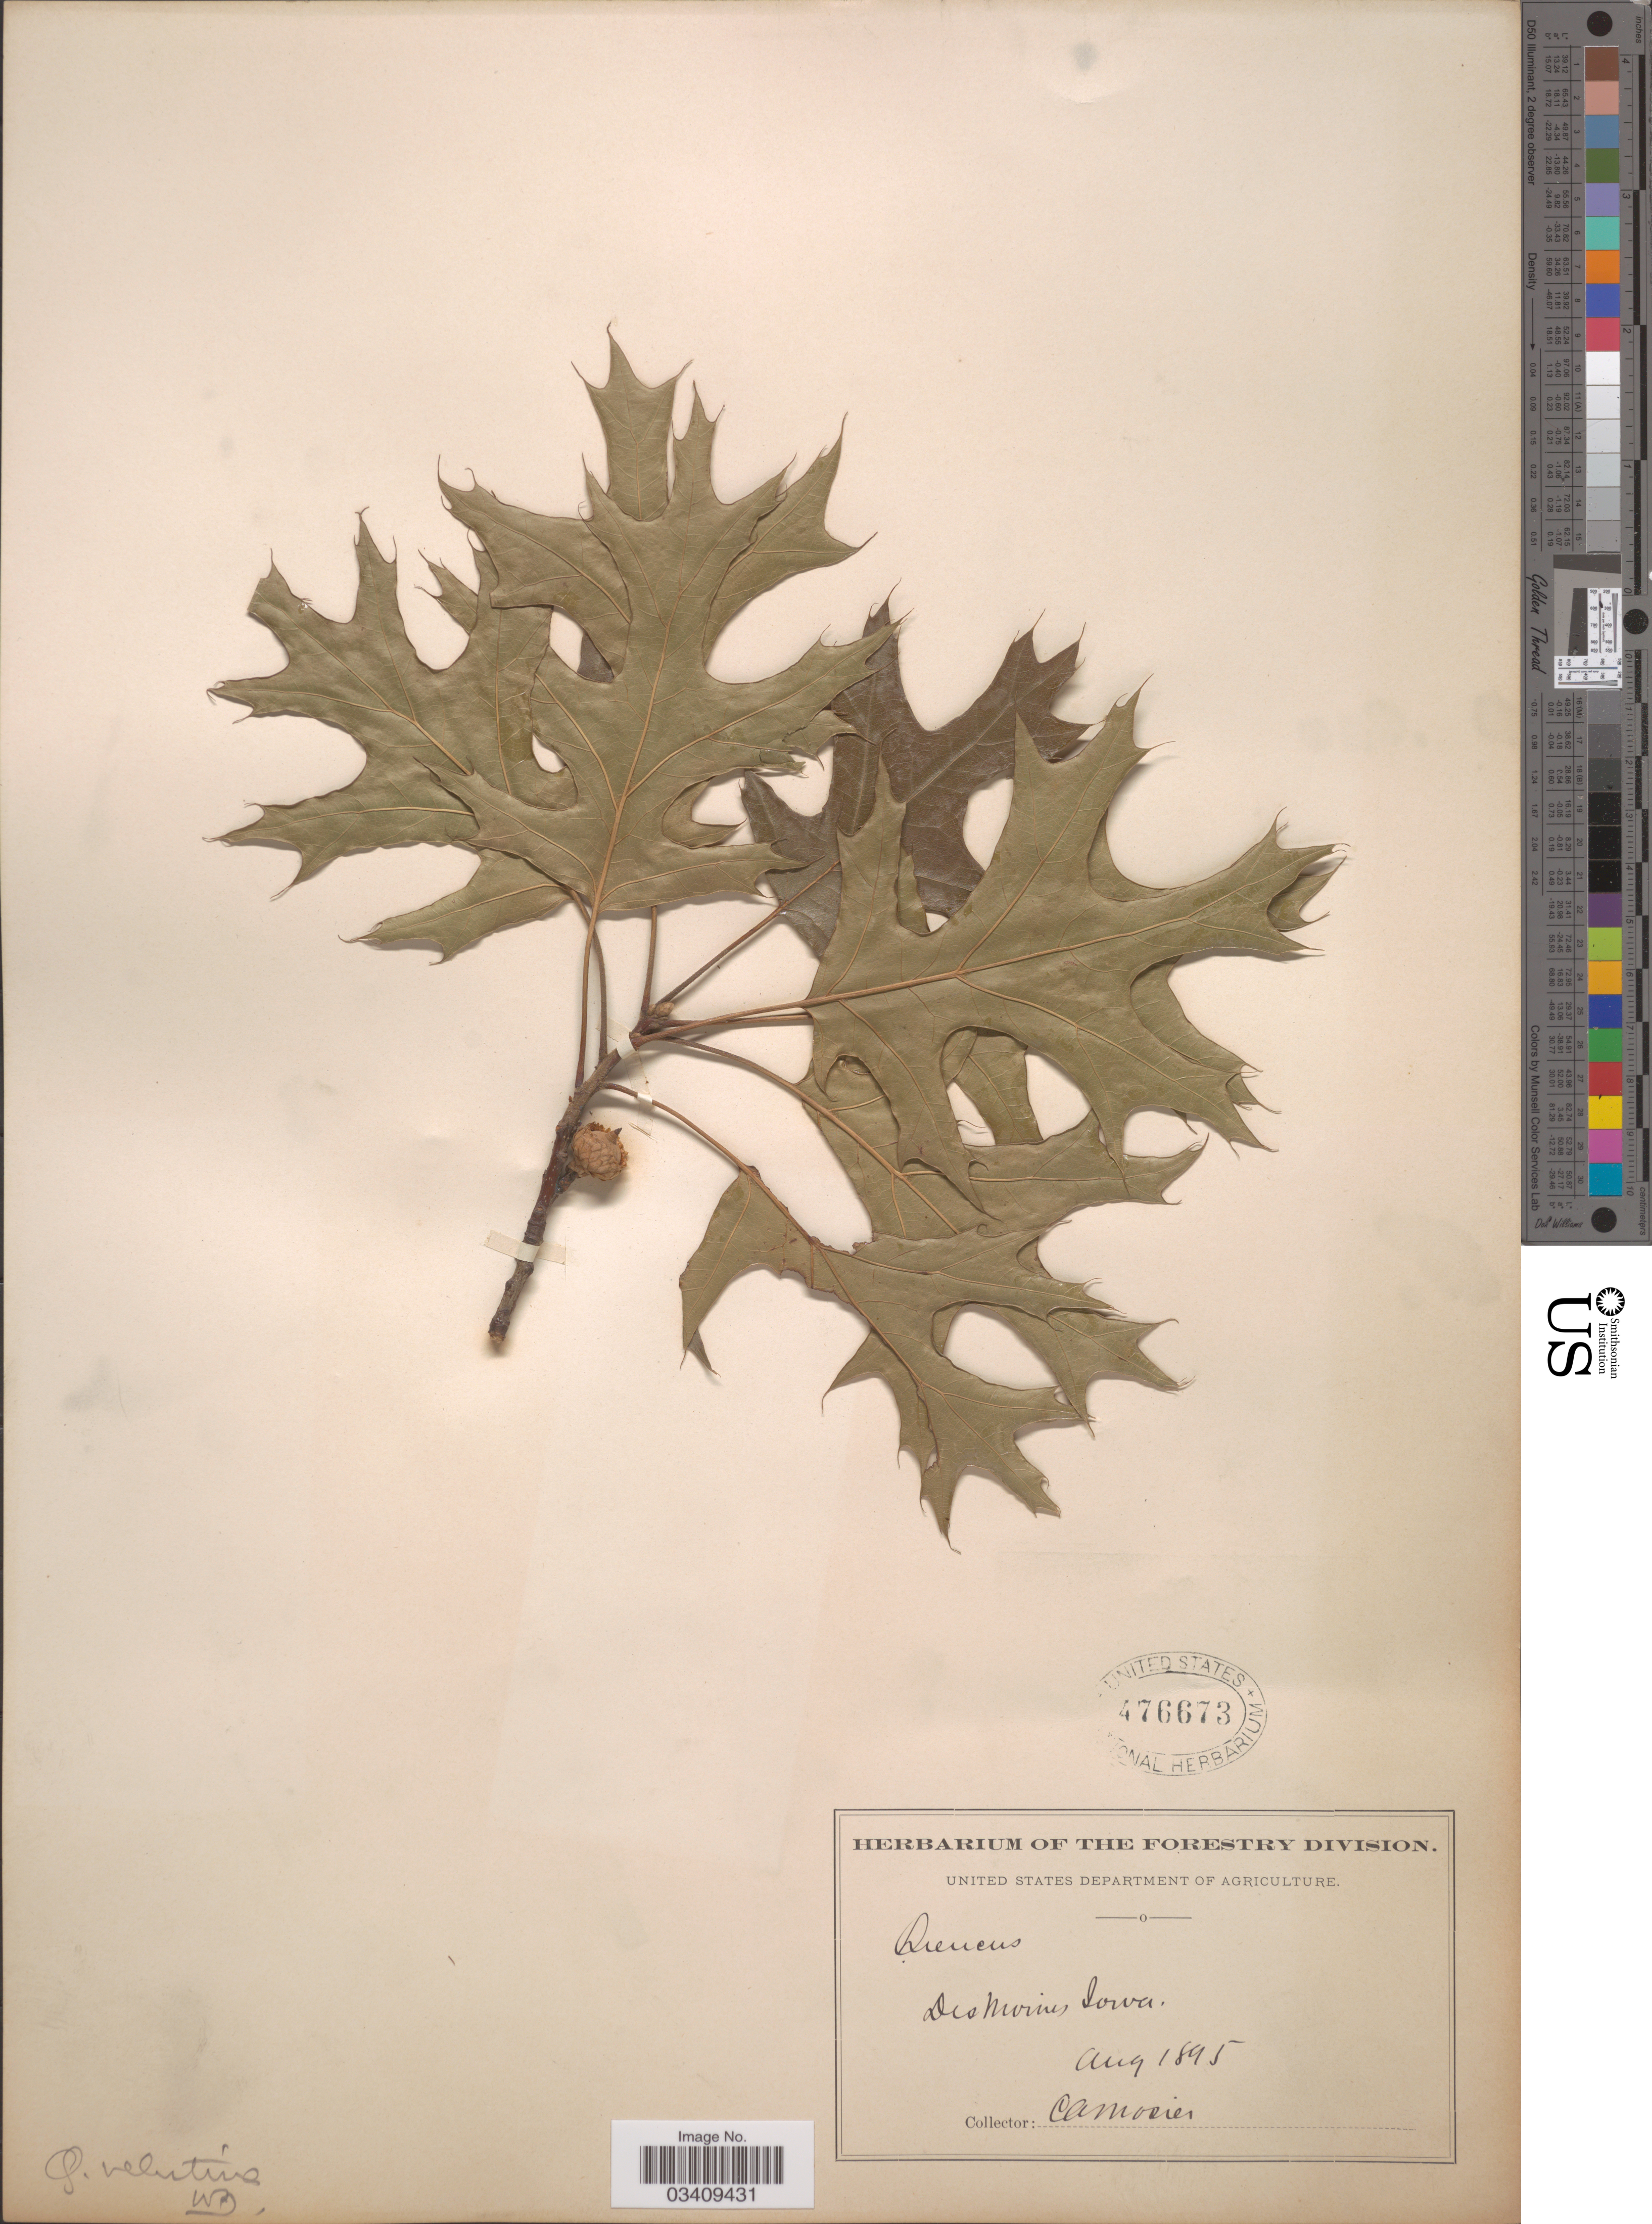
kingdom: Plantae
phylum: Tracheophyta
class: Magnoliopsida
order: Fagales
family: Fagaceae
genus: Quercus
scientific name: Quercus velutina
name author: Lam.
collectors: C. A. Mosier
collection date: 1895-08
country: United States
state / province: Iowa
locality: Des Moines.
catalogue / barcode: US 476673